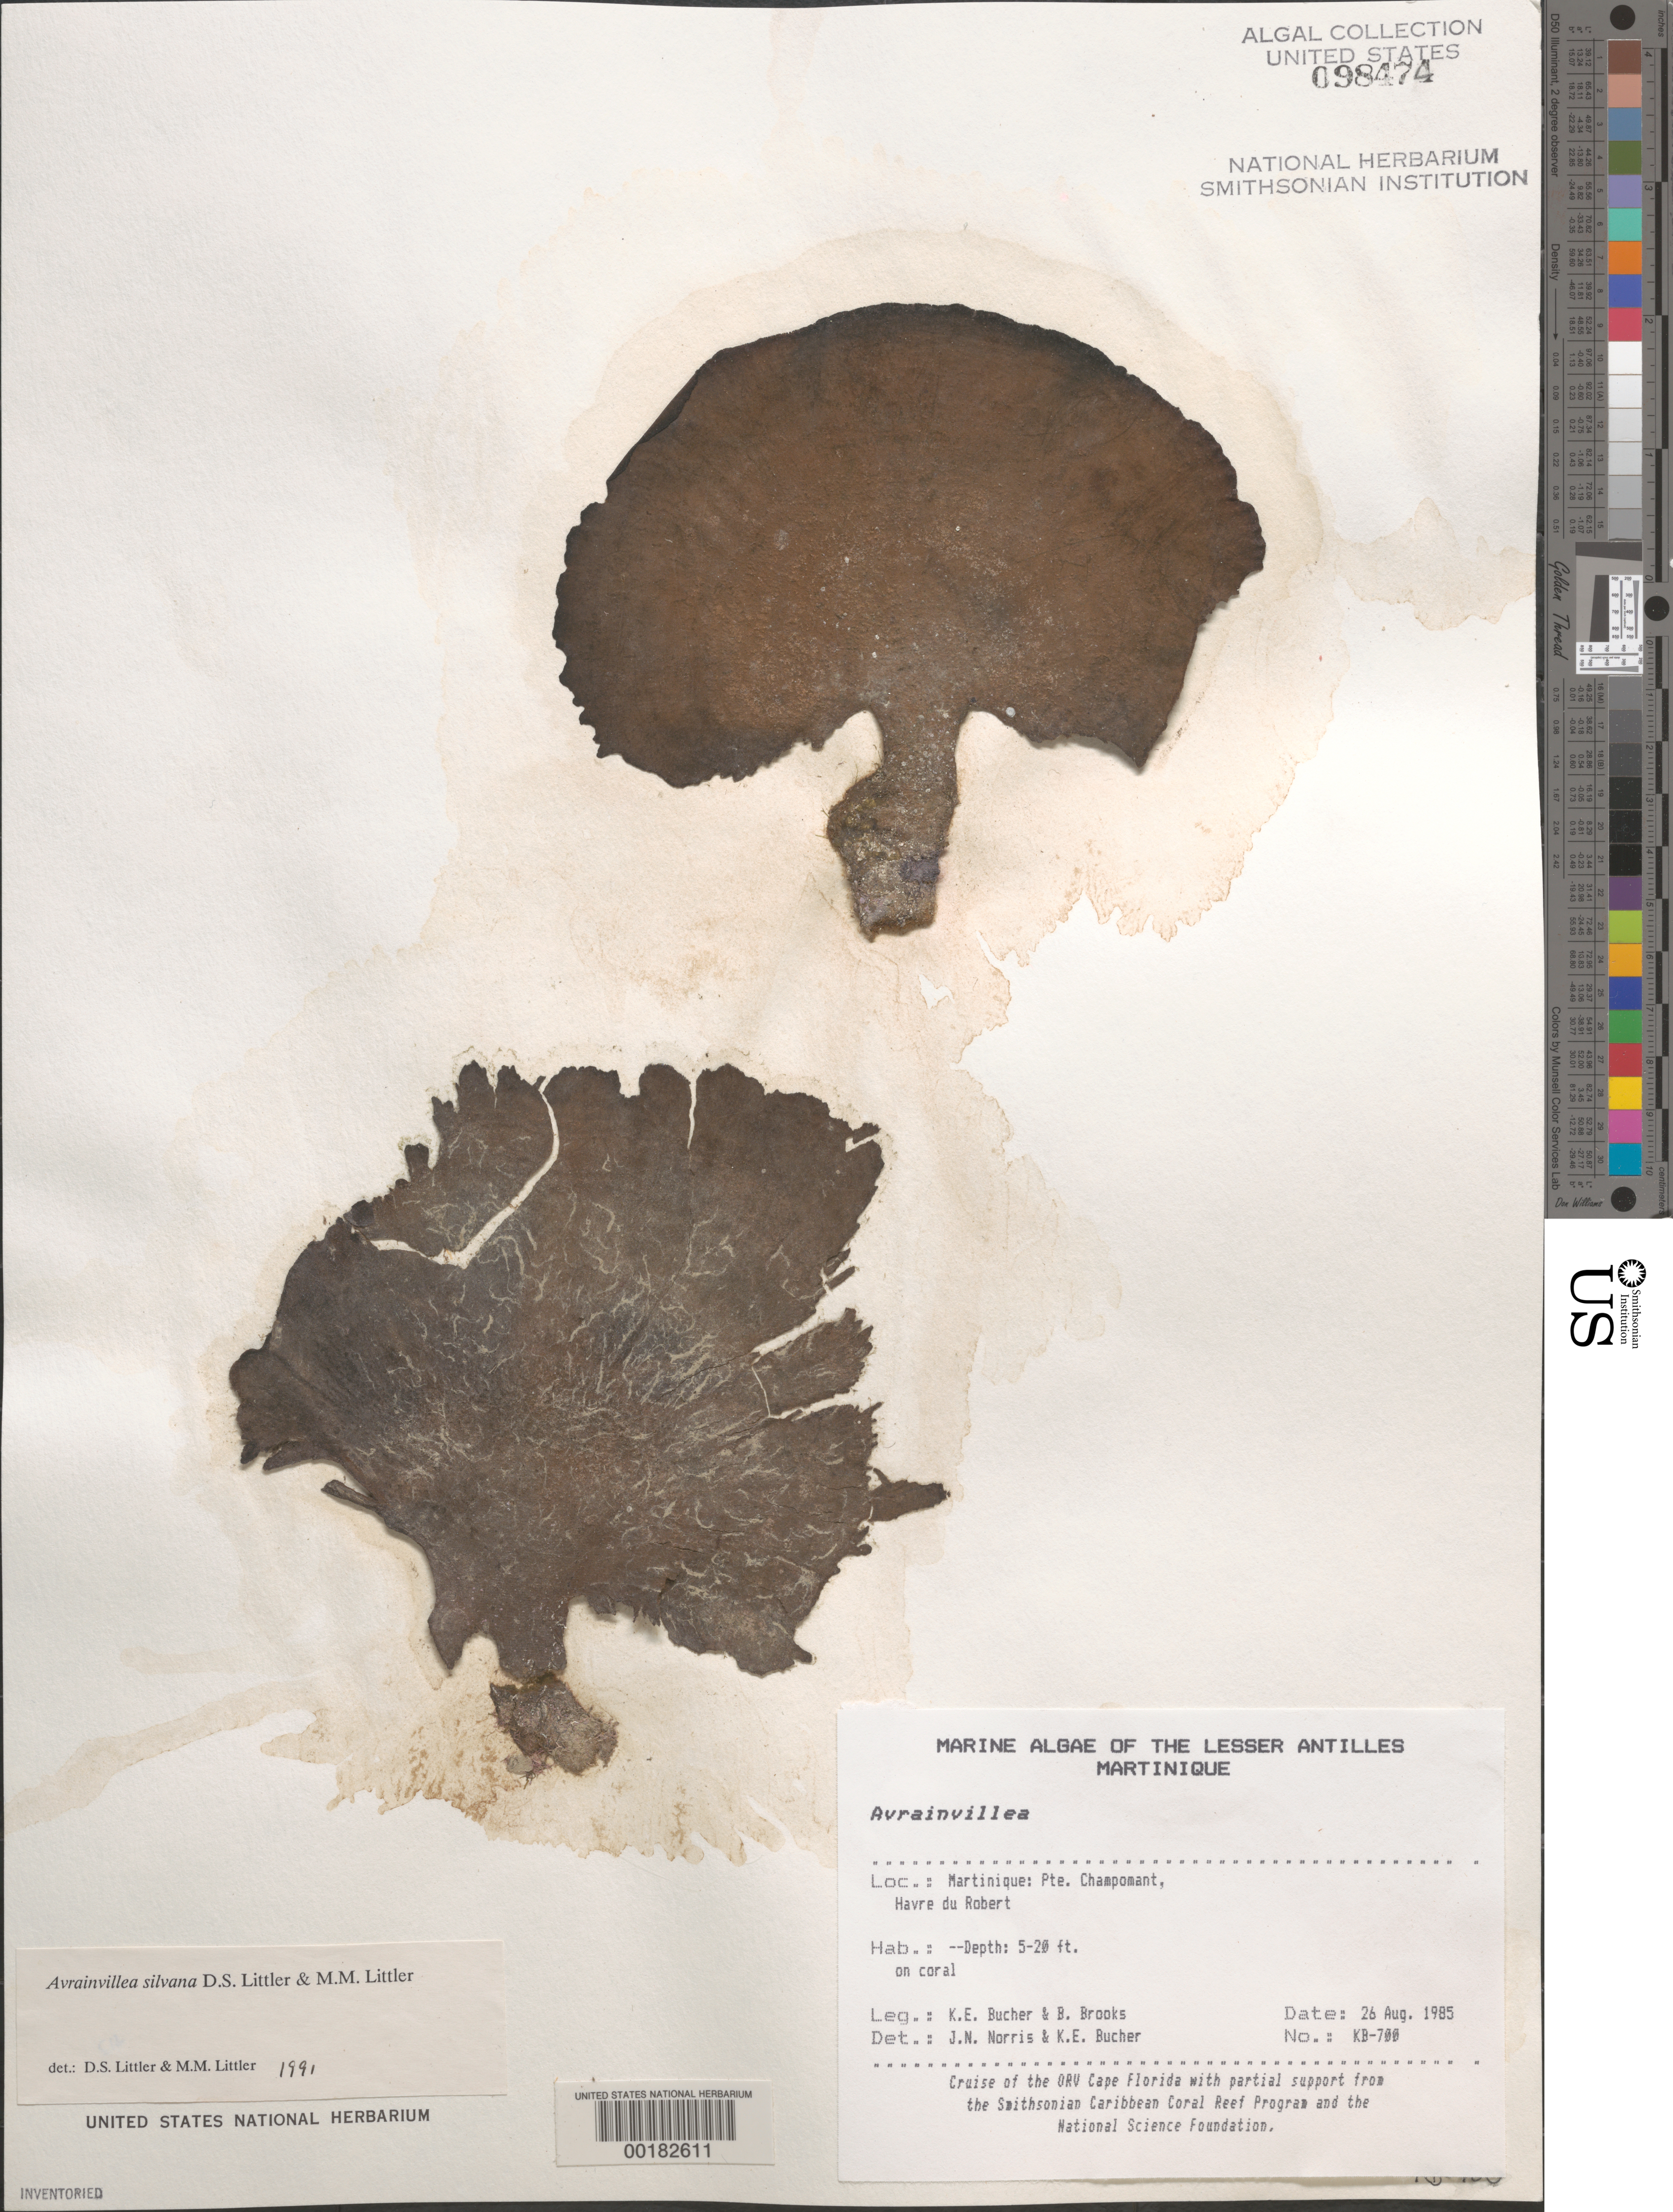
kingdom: Plantae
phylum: Chlorophyta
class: Ulvophyceae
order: Bryopsidales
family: Dichotomosiphonaceae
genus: Avrainvillea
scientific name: Avrainvillea silvana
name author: D.S. Littler & Littler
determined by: Littler, D. S.; Littler, M. M.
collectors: K. E. Bucher & B. Brooks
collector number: Kb-700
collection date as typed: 26 Aug 1985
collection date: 1985-08-26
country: Martinique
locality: Pointe Champonant, Havre du Robert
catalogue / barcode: US 98474